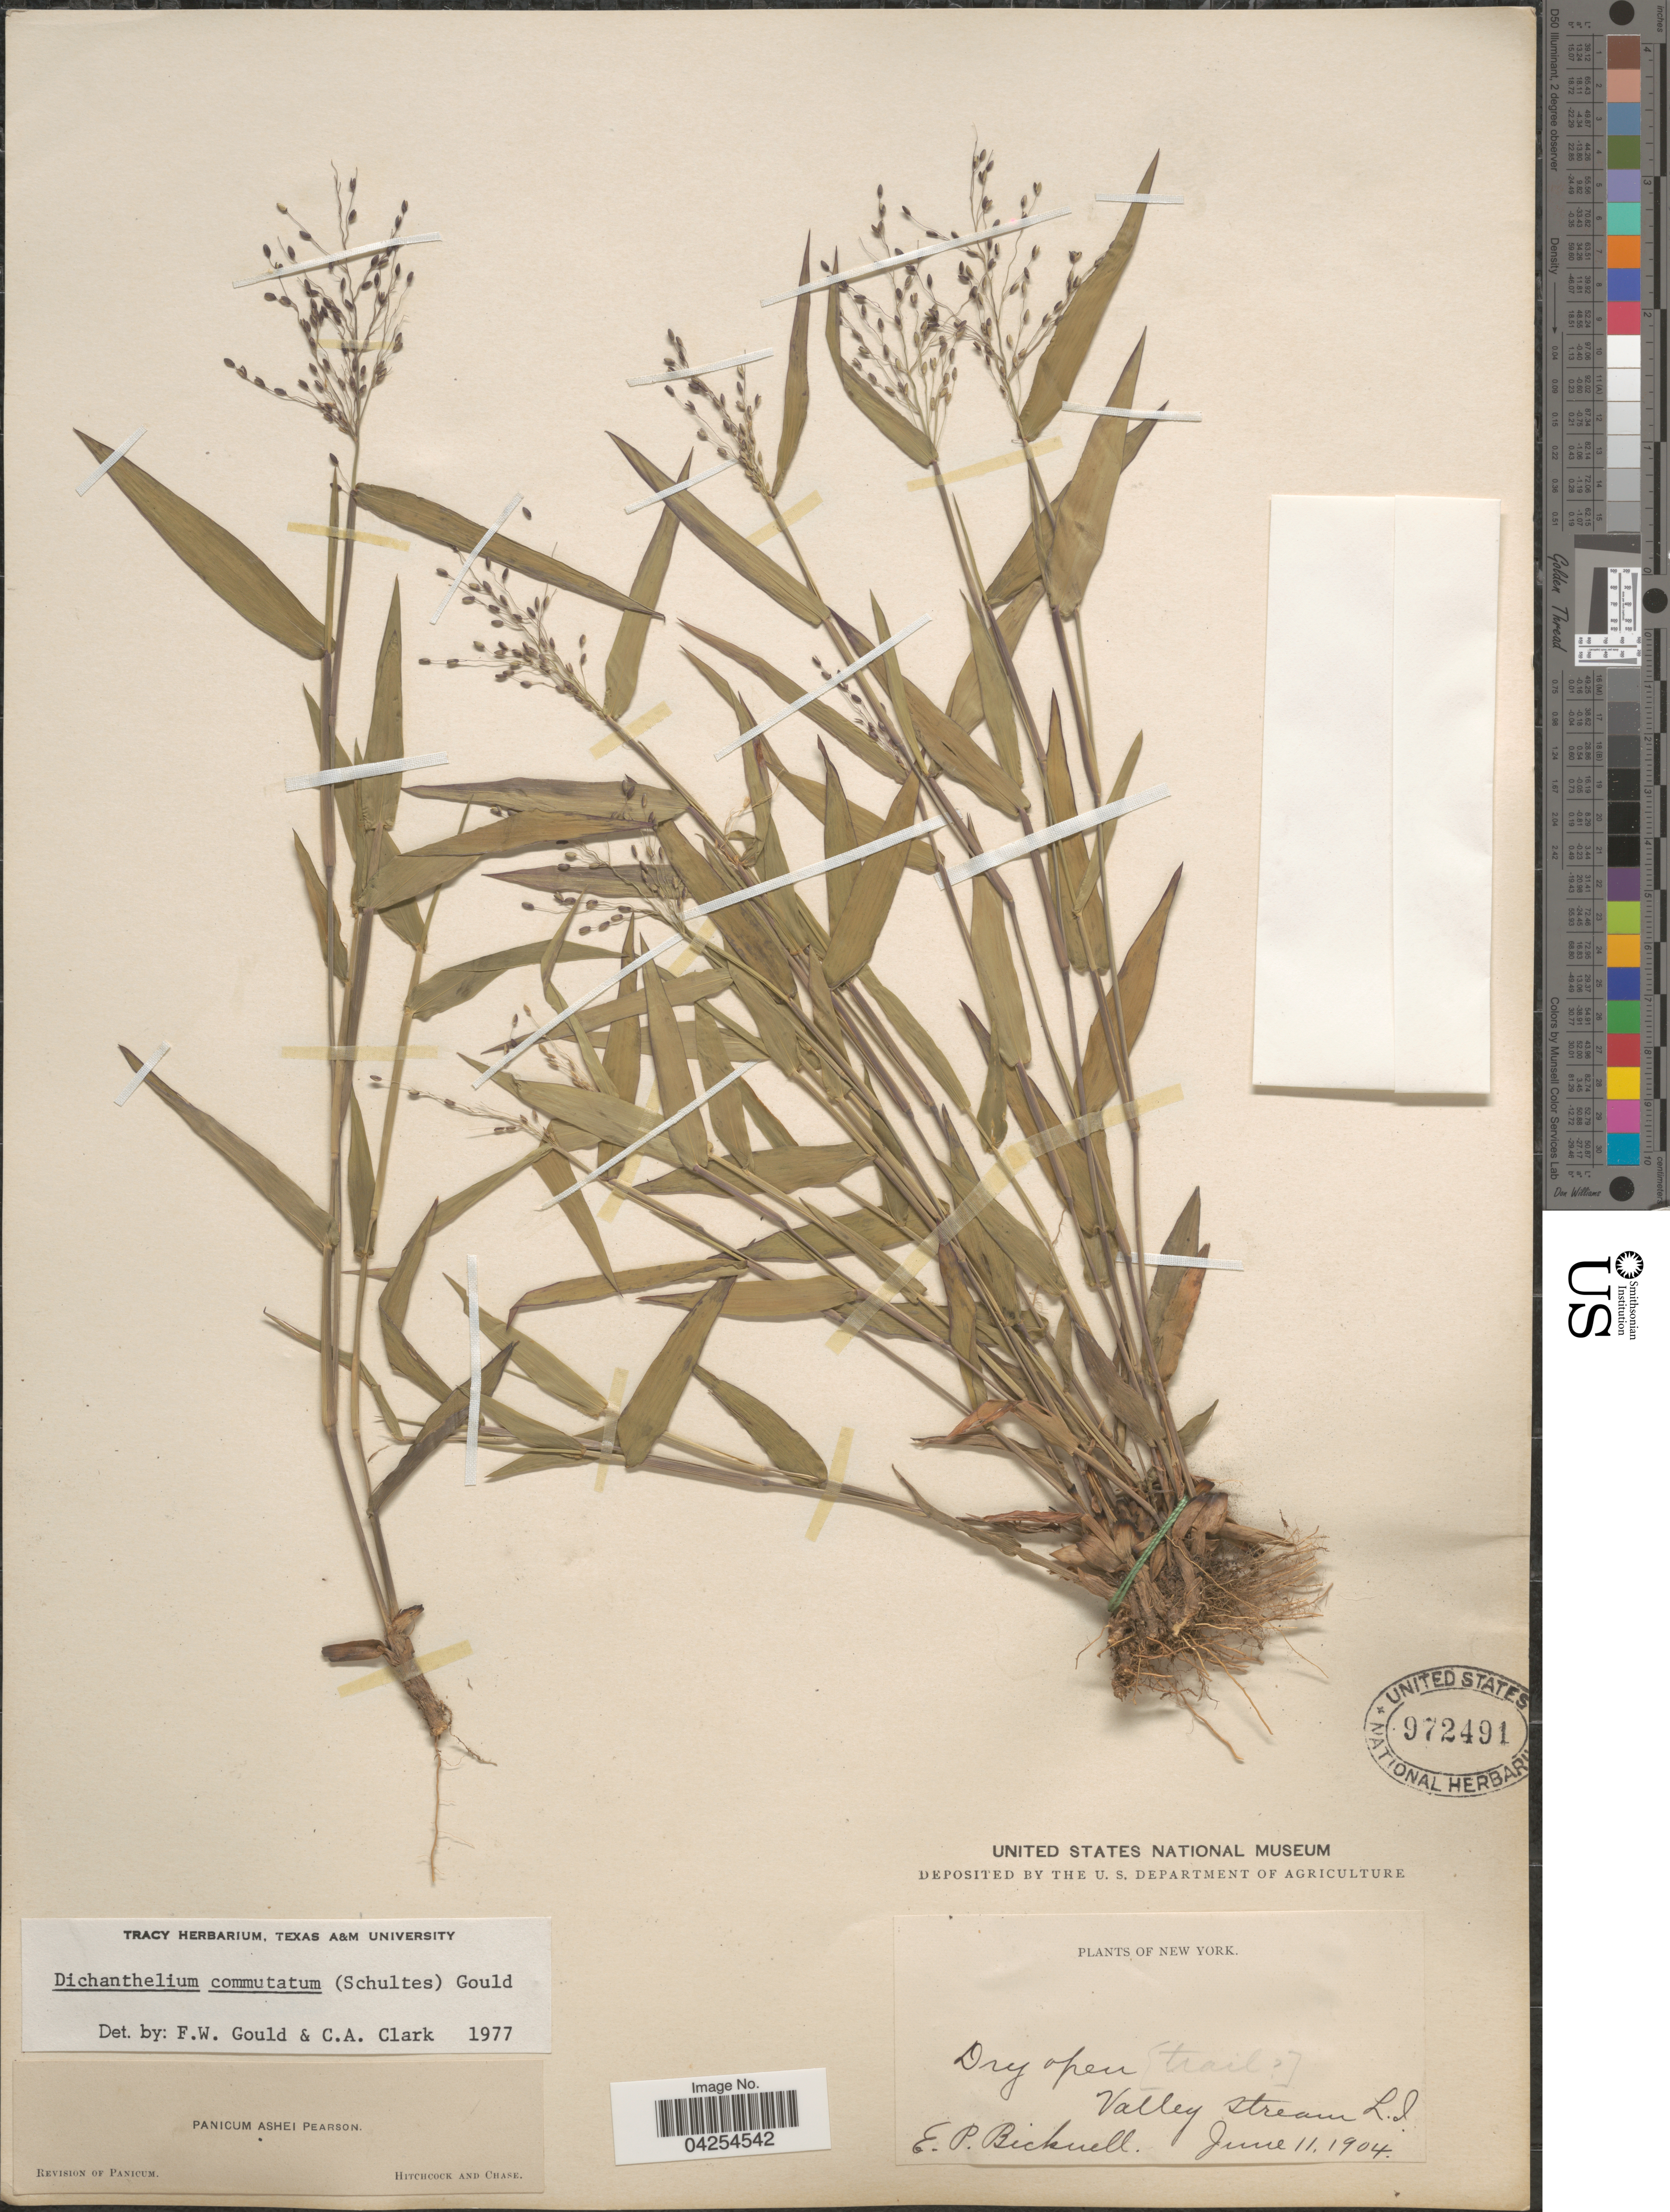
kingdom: Plantae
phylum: Tracheophyta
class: Liliopsida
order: Poales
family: Poaceae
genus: Dichanthelium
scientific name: Dichanthelium commutatum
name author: (Schult.) Gould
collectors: E. P. Bicknell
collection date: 1904-06-11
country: United States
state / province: New York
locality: Dry open Valley Stream, L. I.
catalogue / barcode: US 972491